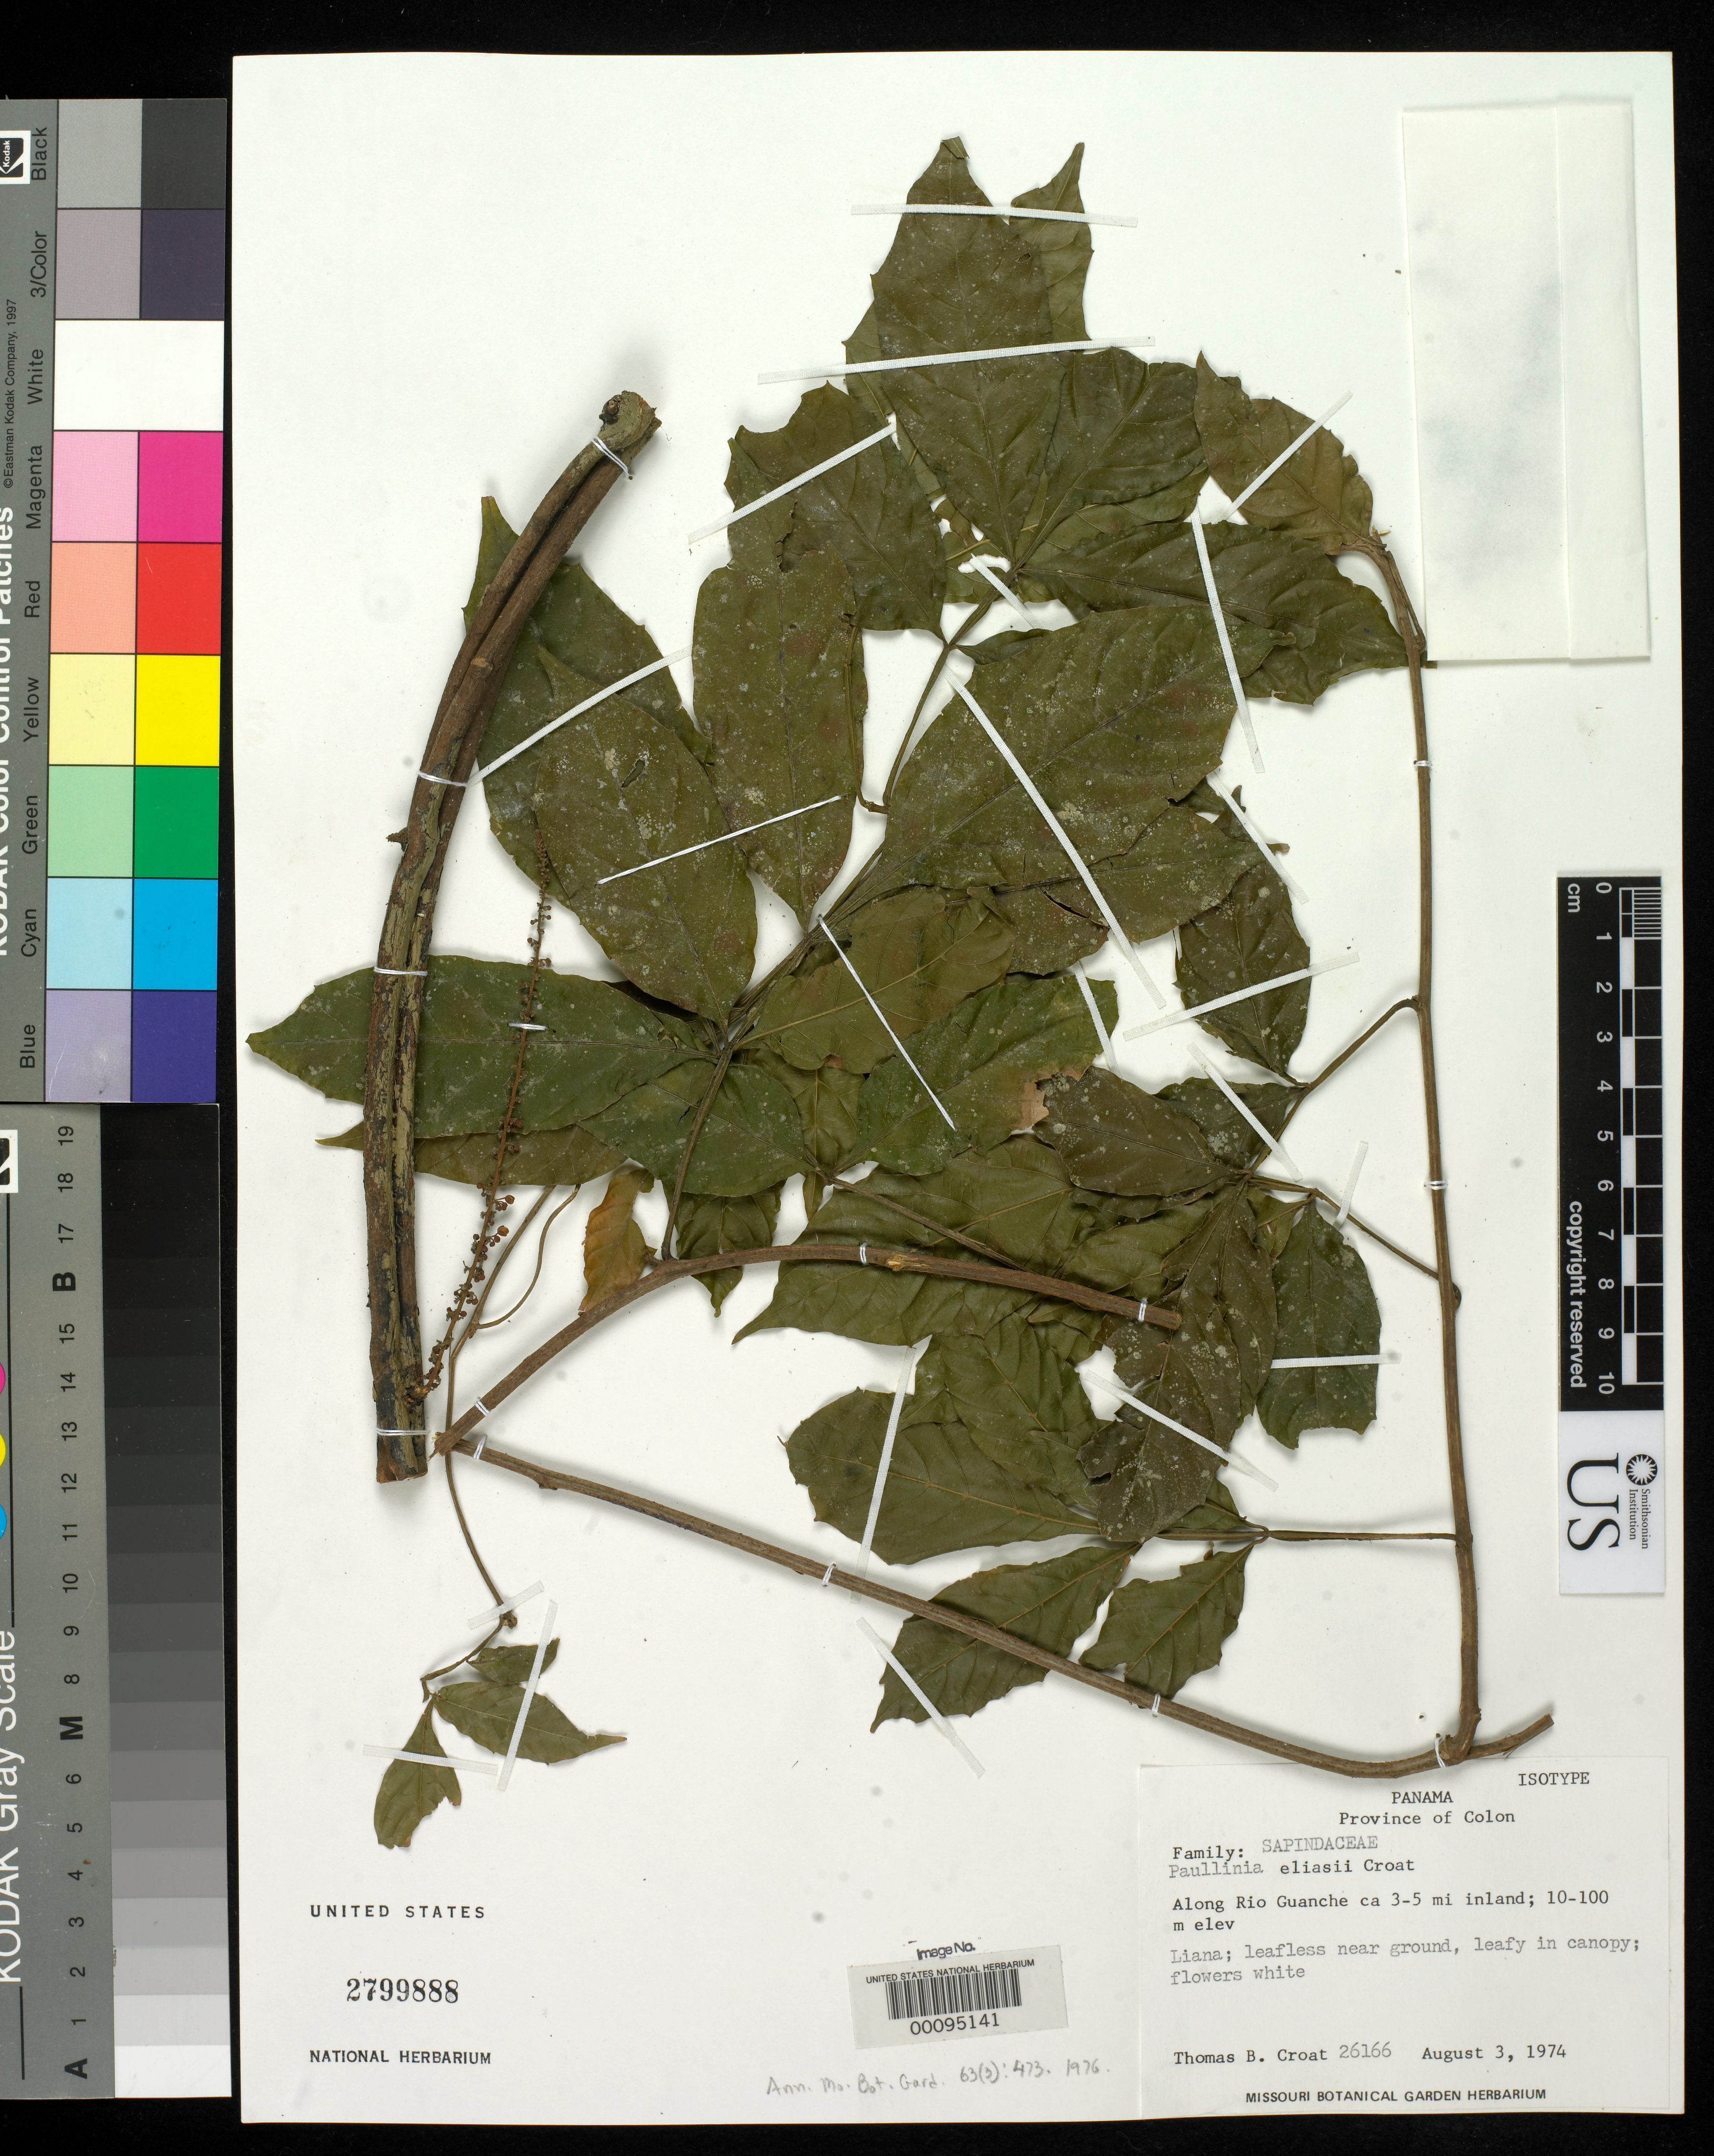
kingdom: Plantae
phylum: Tracheophyta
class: Magnoliopsida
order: Sapindales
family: Sapindaceae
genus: Paullinia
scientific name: Paullinia eliasii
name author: Croat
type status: Isotype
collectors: T. B. Croat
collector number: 26166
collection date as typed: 03 Aug 1974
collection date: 1974-08-03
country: Panama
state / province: Colón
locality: Rio Guanche about 30 miles inland.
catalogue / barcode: US 2799888